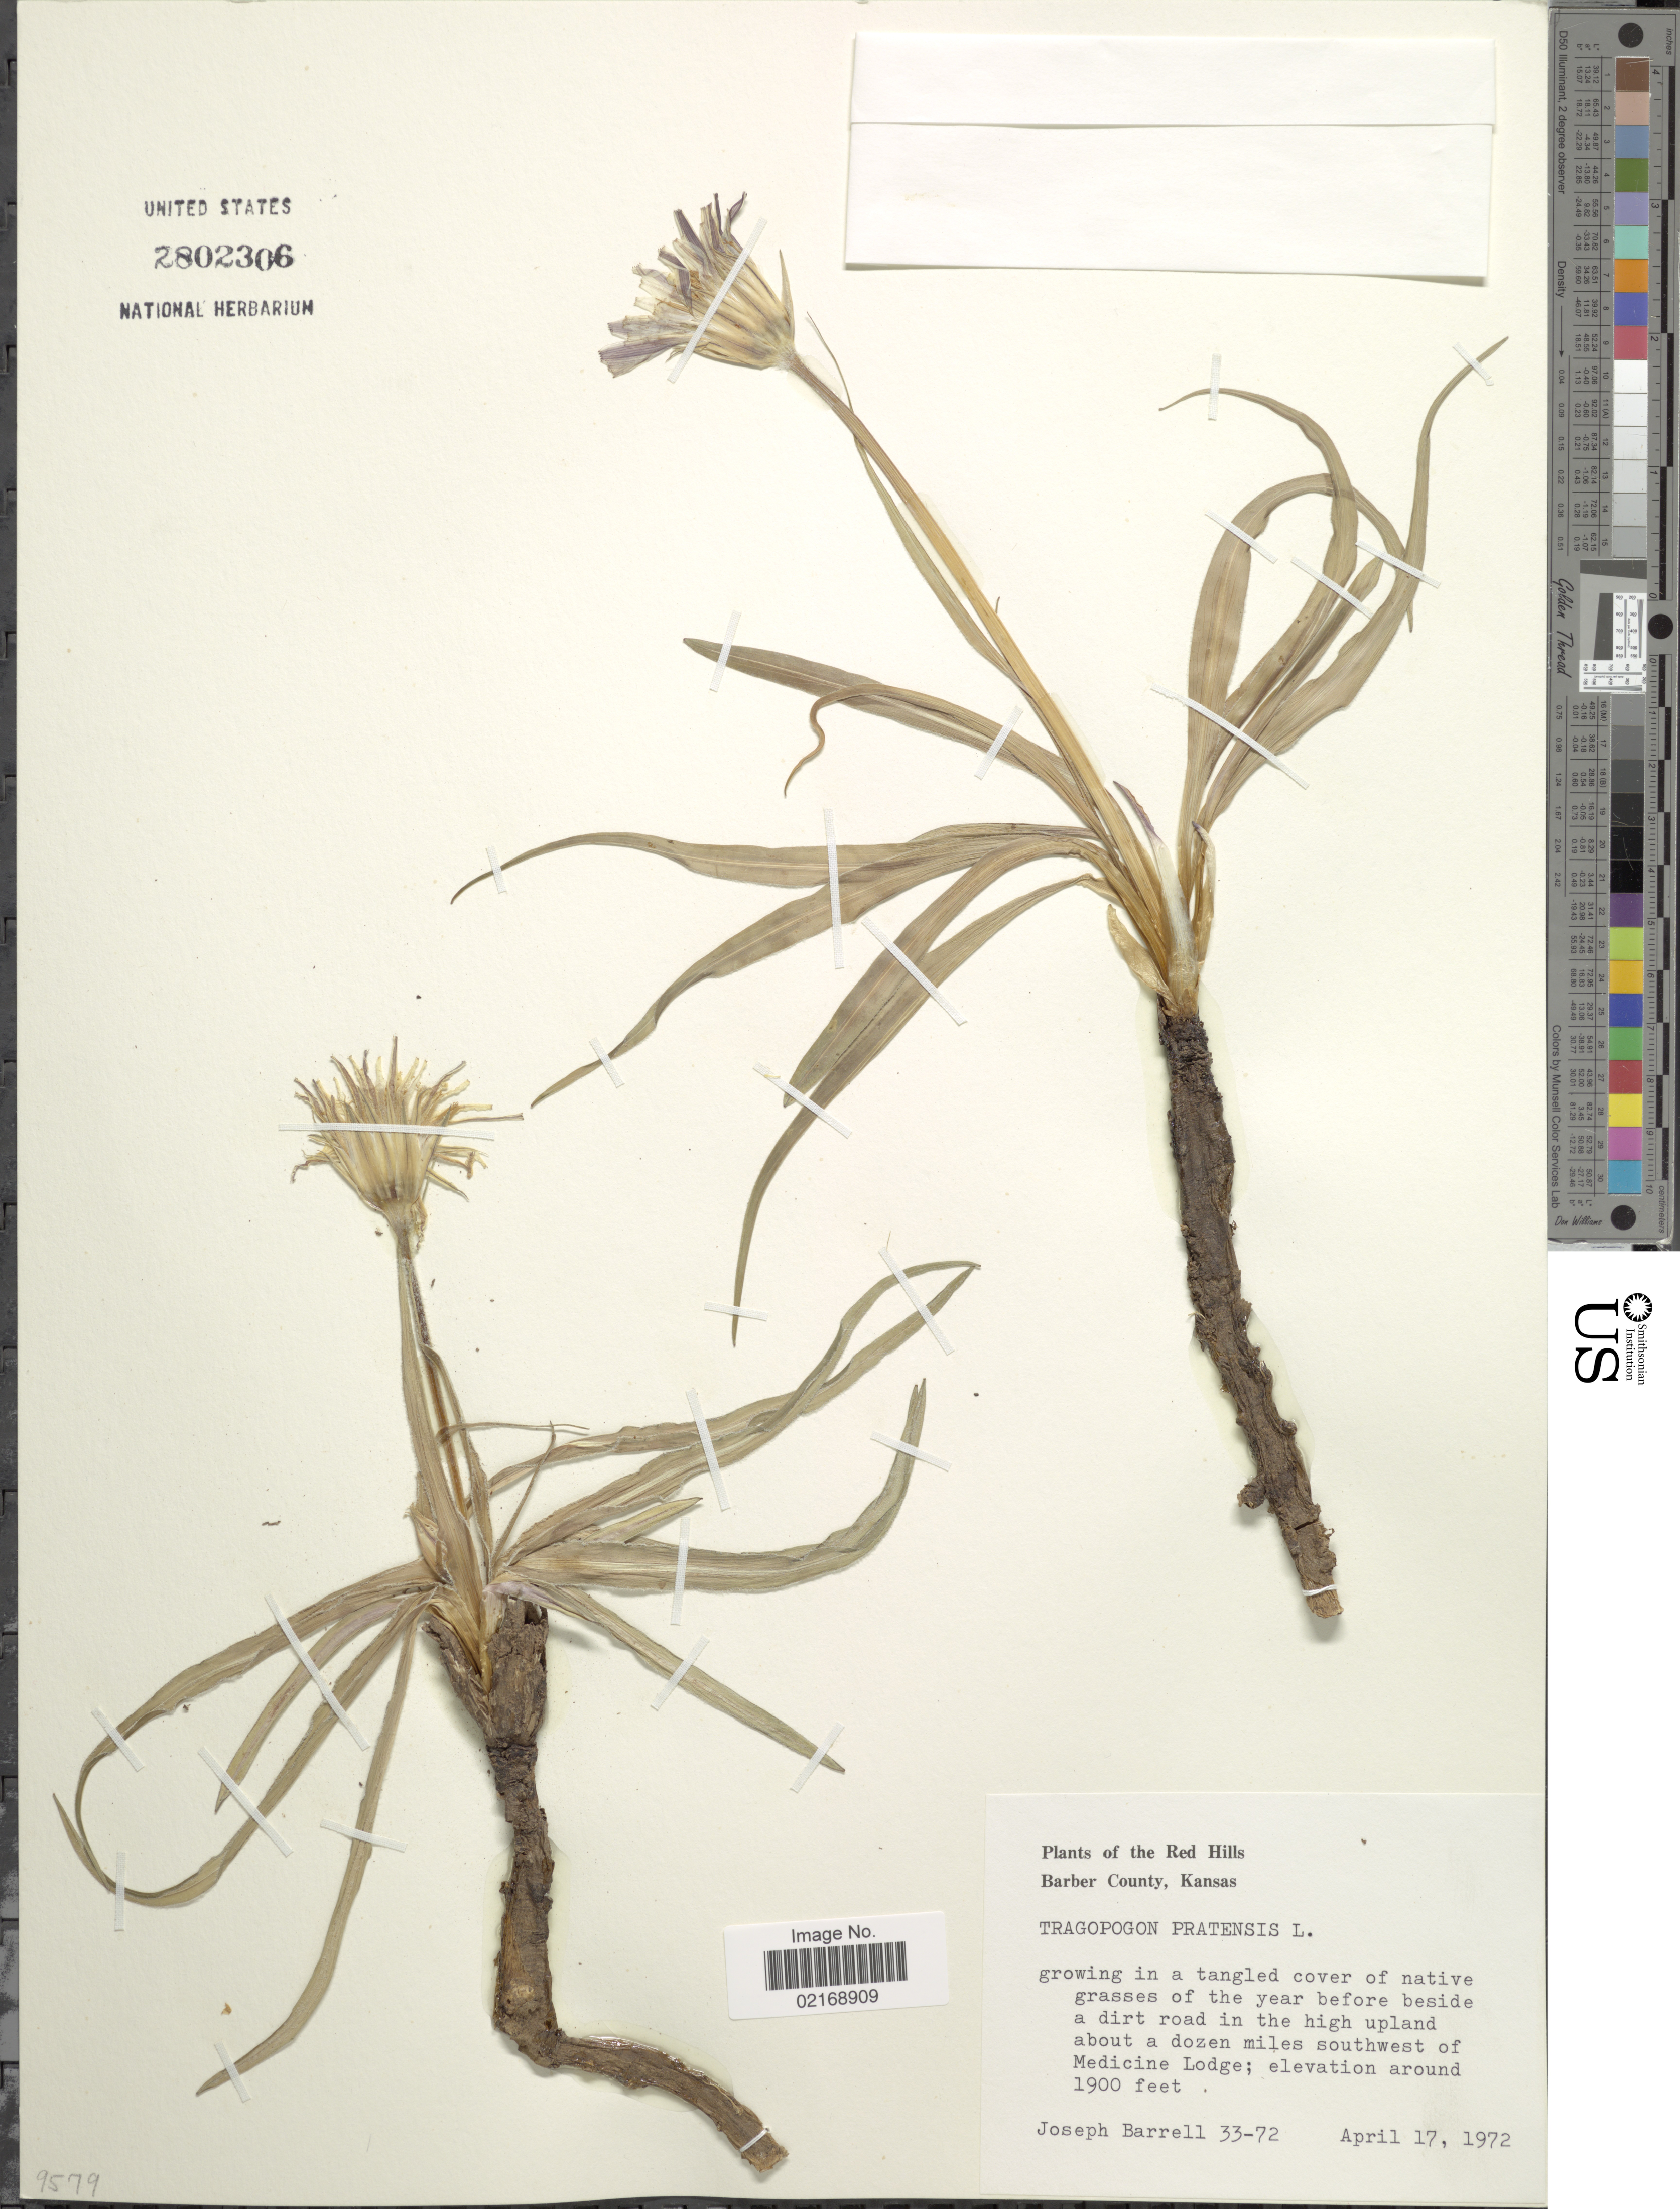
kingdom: Plantae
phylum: Tracheophyta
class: Magnoliopsida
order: Asterales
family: Asteraceae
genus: Tragopogon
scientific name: Tragopogon pratensis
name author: L.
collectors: J. Barrell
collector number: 33-72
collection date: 1972-04-17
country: United States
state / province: Kansas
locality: Red Hills. Barber County. beside a dirt road in the high upland about a dozen miles southwest of Medicine Lodge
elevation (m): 579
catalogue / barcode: US 2802306